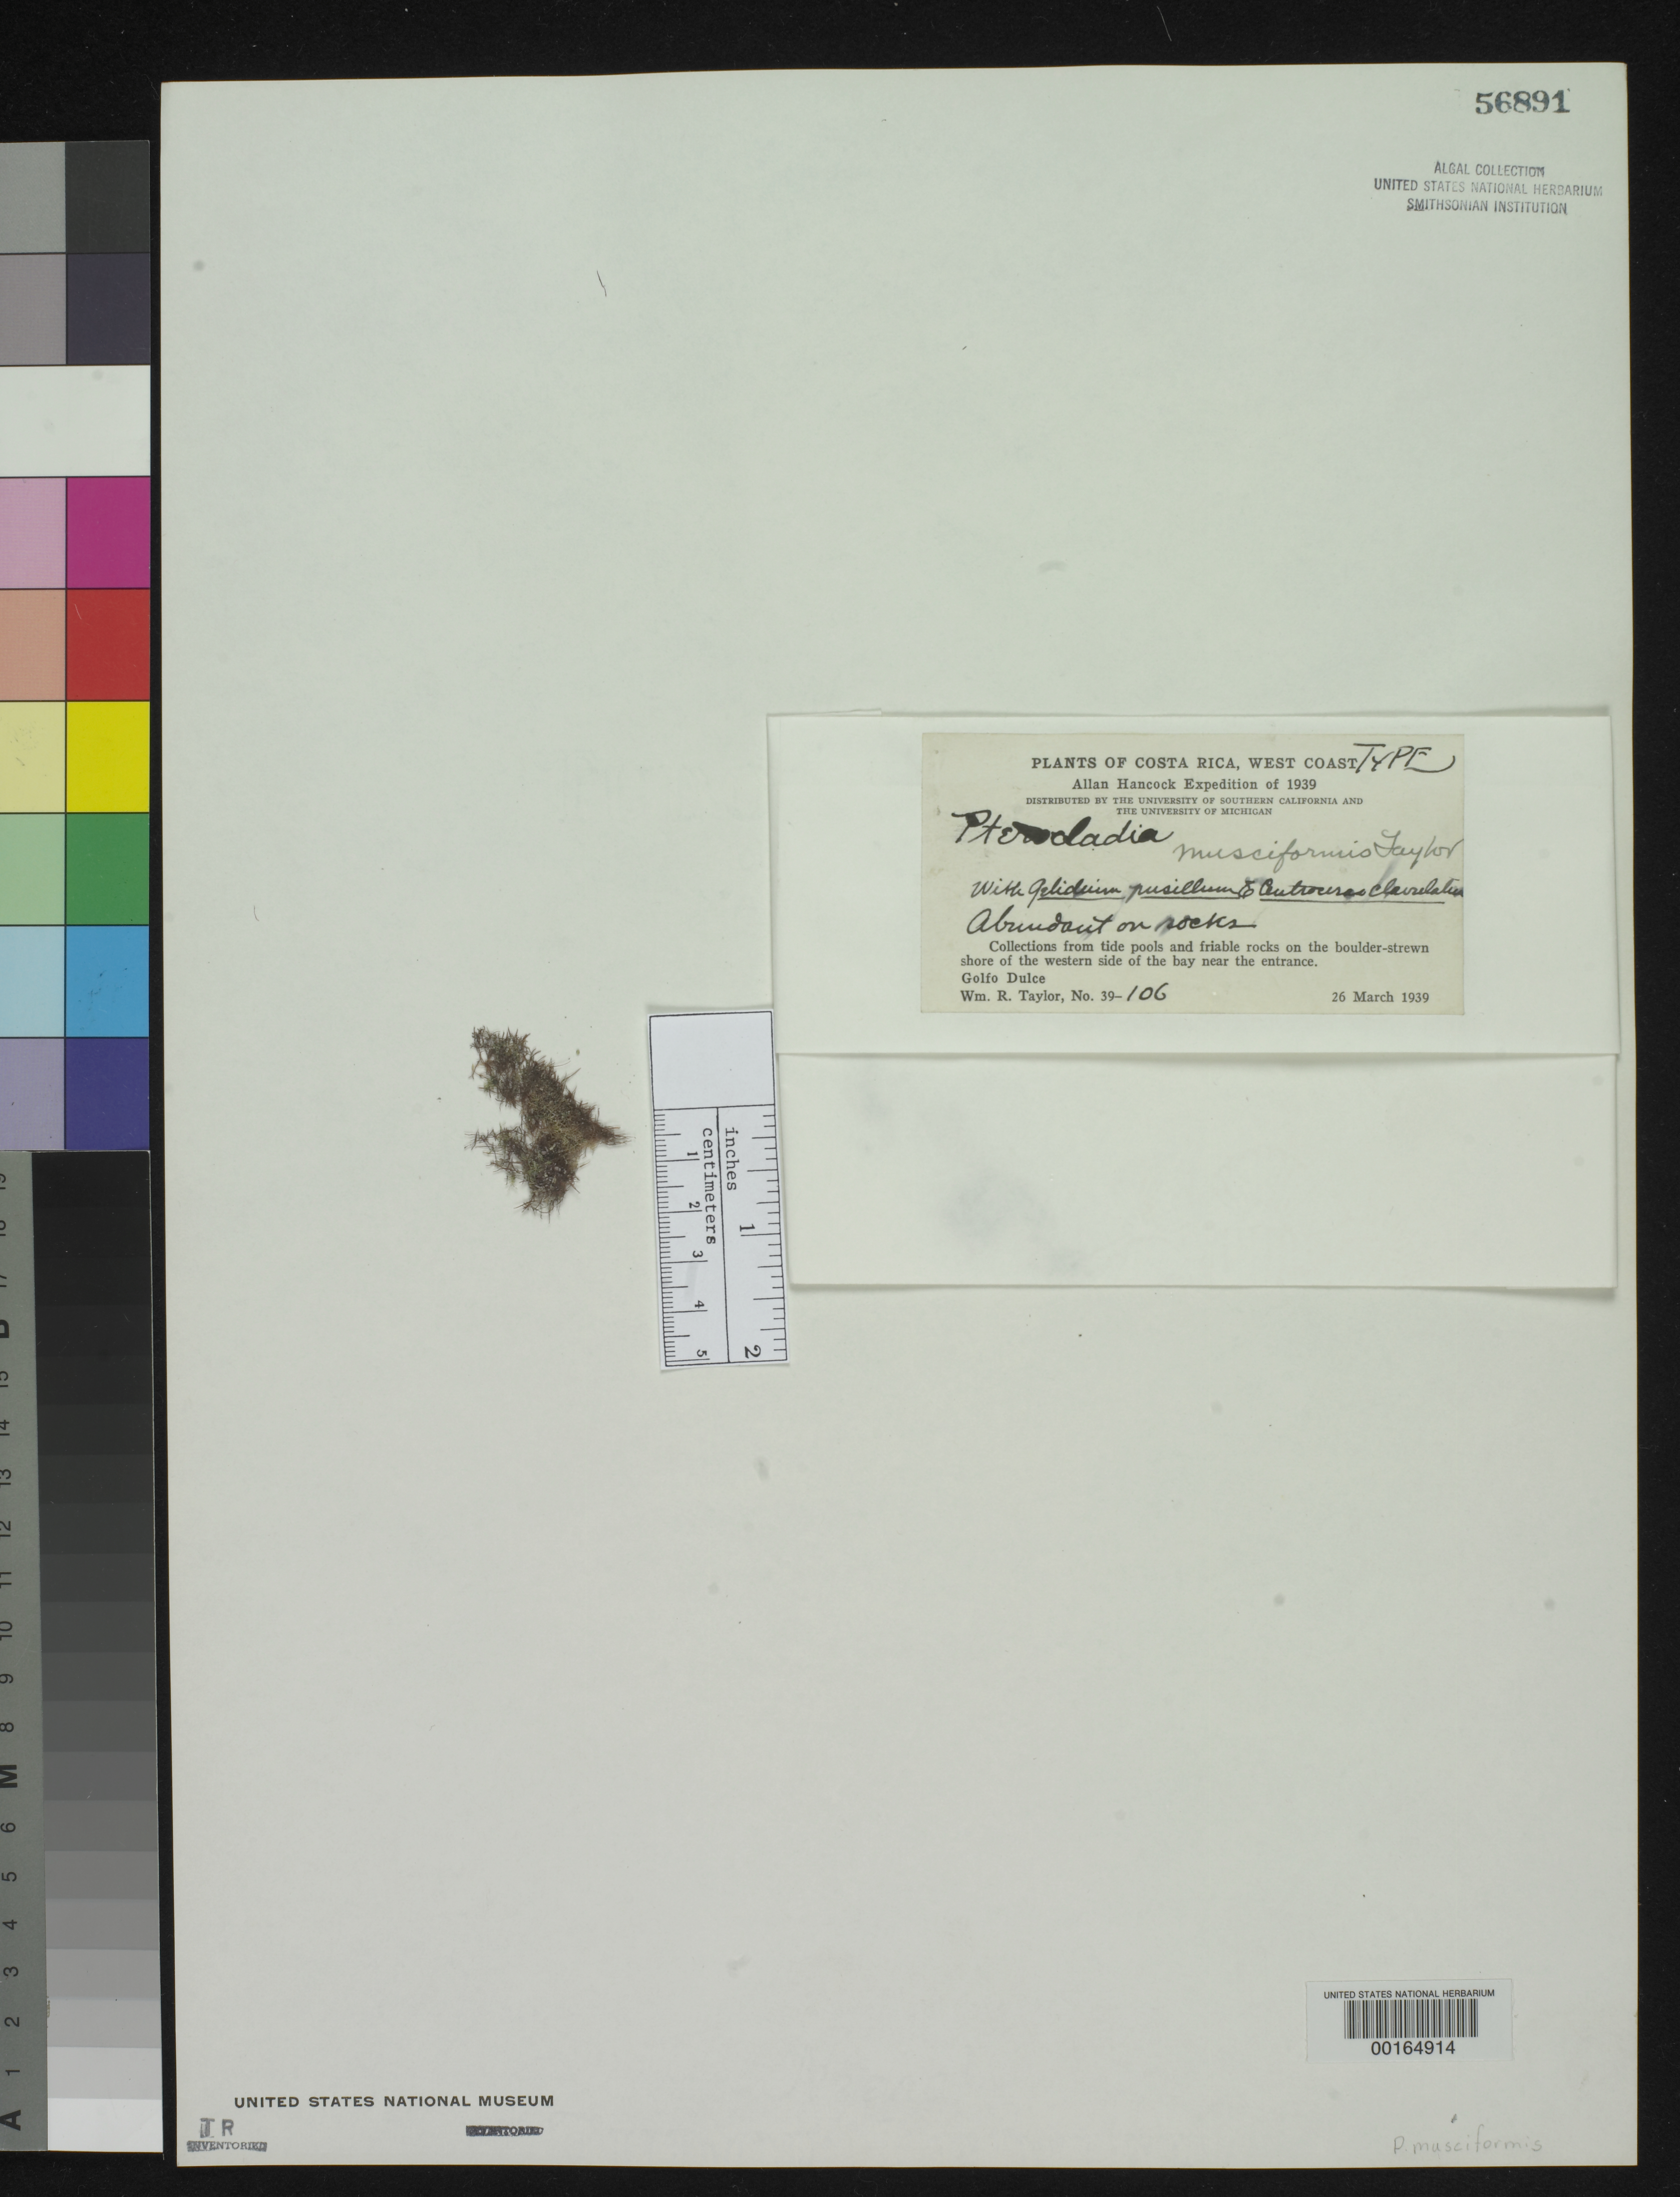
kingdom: Plantae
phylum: Rhodophyta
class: Florideophyceae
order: Gelidiales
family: Pterocladiaceae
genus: Pterocladia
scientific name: Pterocladia musciformis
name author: W.R. Taylor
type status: Isotype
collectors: W. R. Taylor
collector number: WRT 39-106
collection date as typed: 26 Mar 1939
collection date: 1939-03-26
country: Costa Rica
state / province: Puntarenas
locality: Golfo Dulce.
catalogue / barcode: US 56891